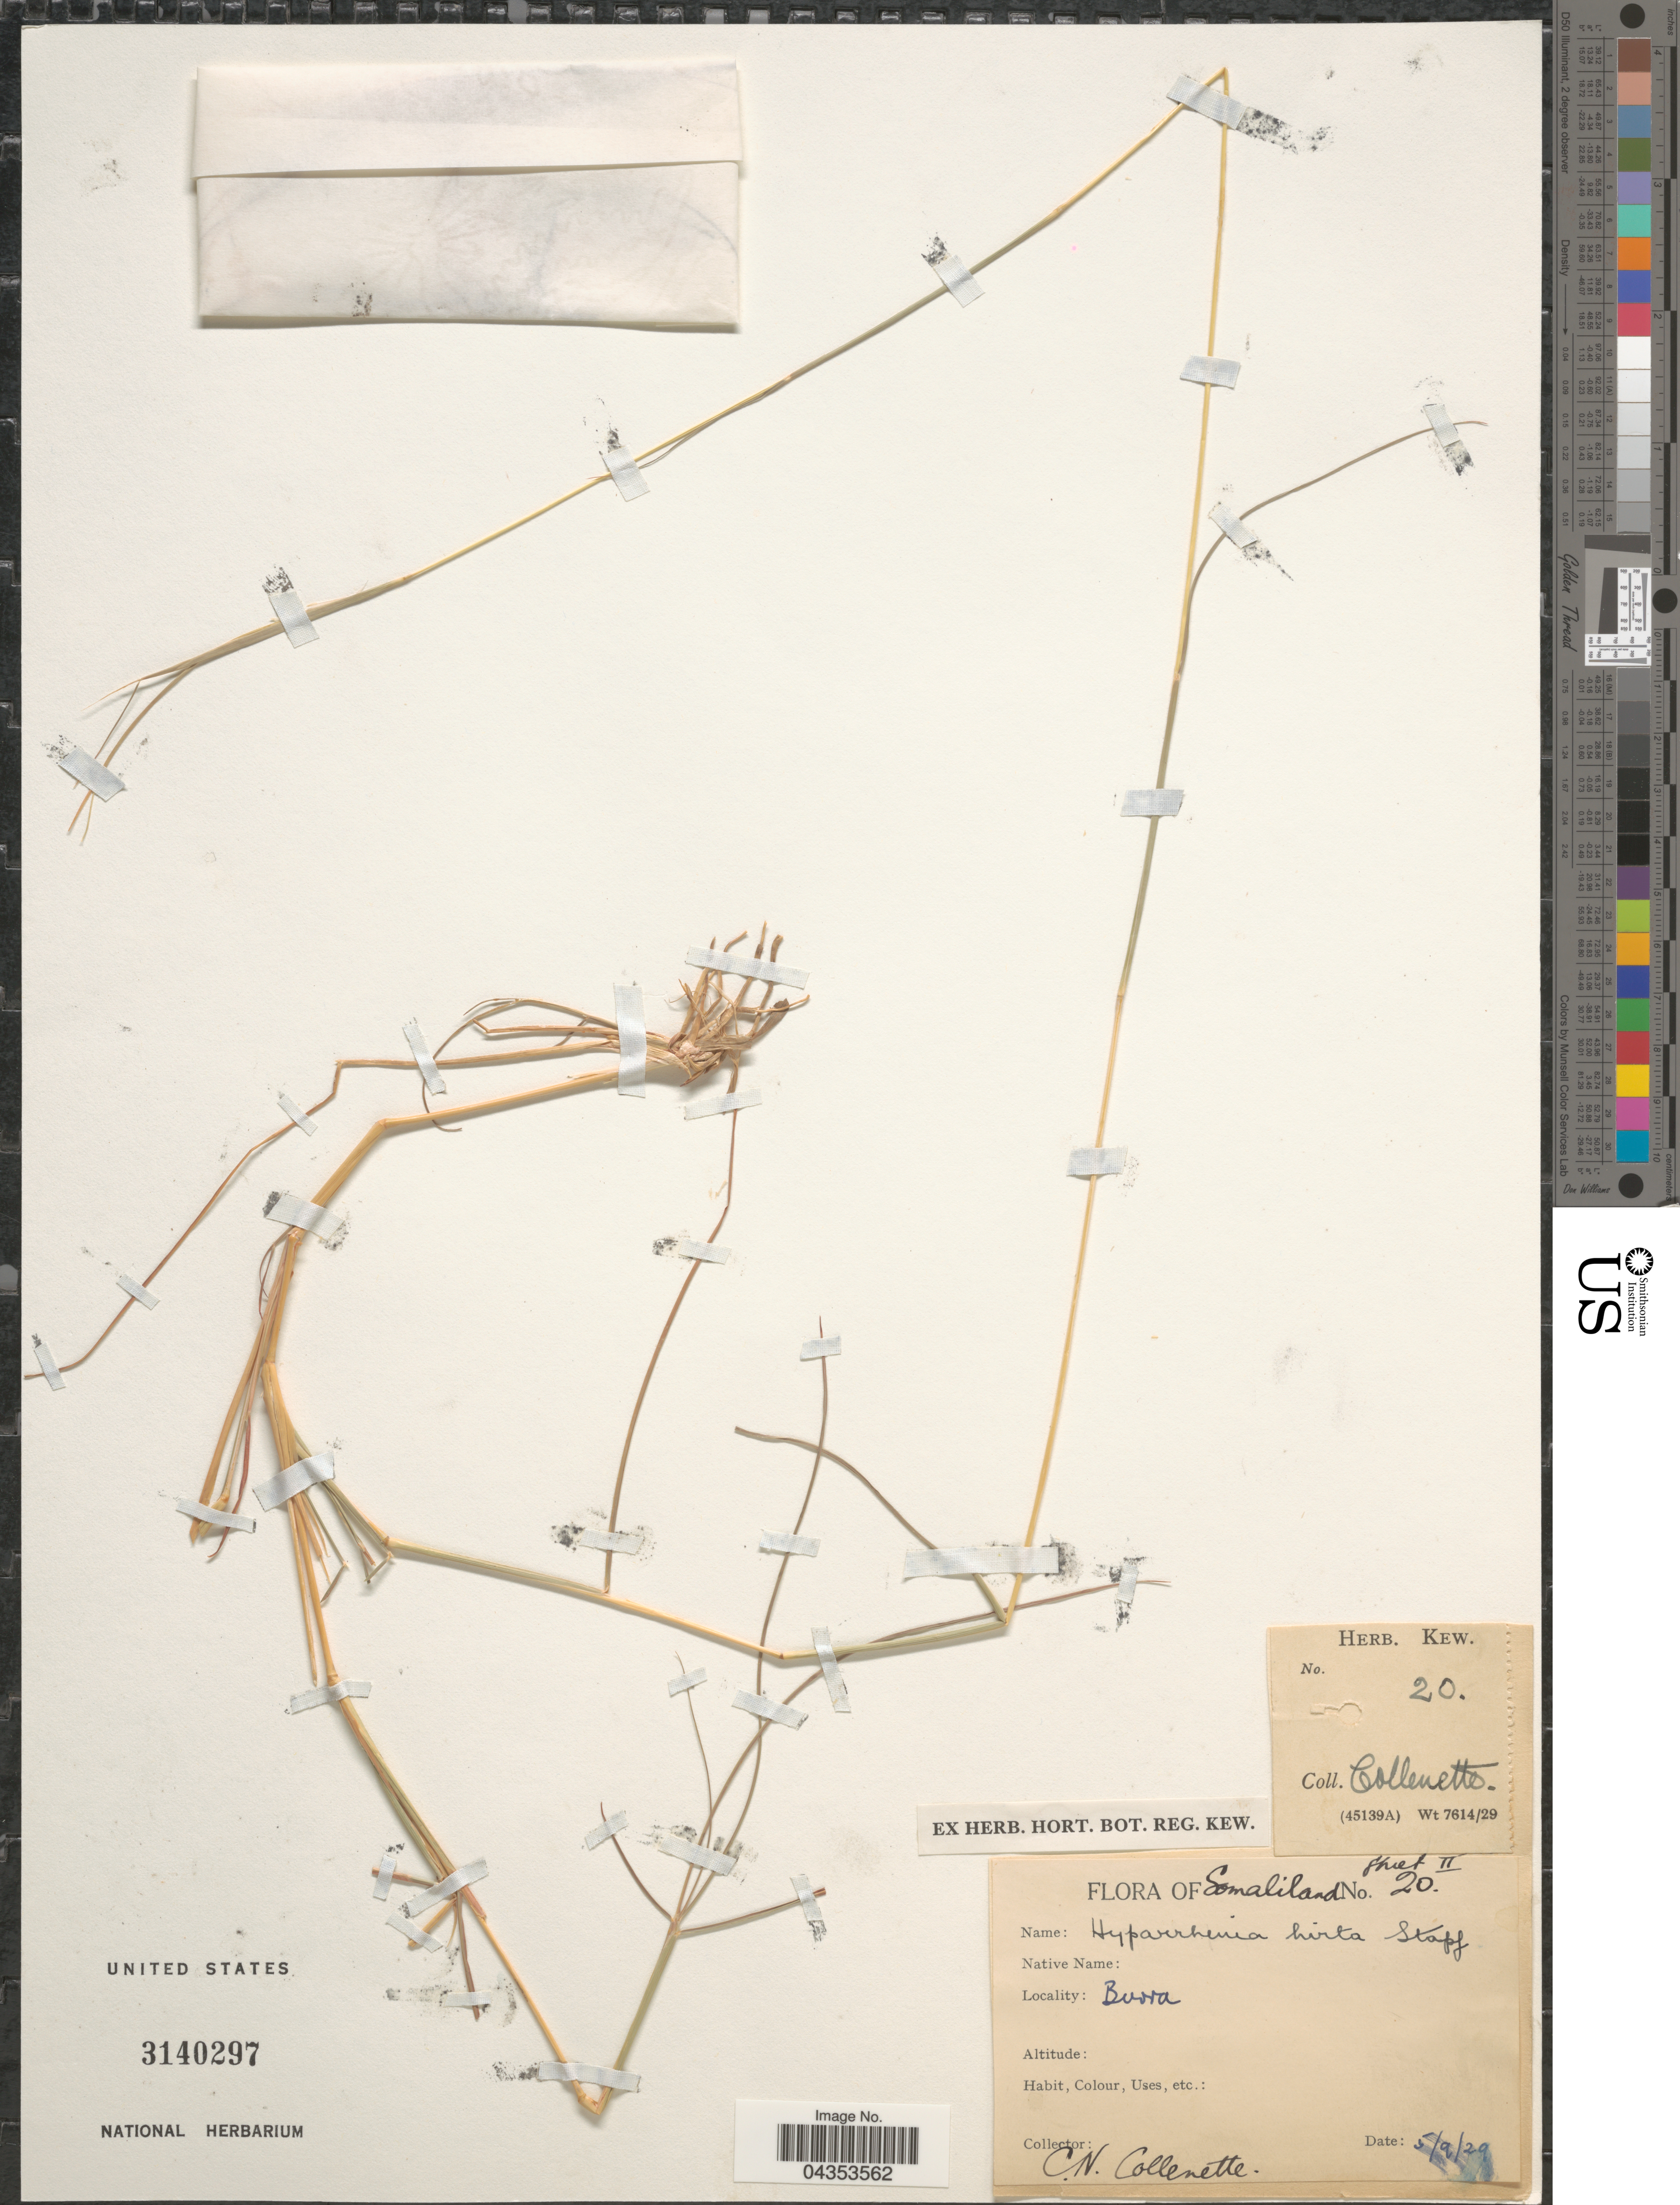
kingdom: Plantae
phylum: Tracheophyta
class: Liliopsida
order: Poales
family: Poaceae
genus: Hyparrhenia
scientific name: Hyparrhenia hirta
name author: (L.) Stapf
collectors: C. Collenette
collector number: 20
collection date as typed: Transcribed d/m/y: 5/9/29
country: Ethiopia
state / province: Somali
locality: Somaliland. Burra.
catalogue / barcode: US 3140297